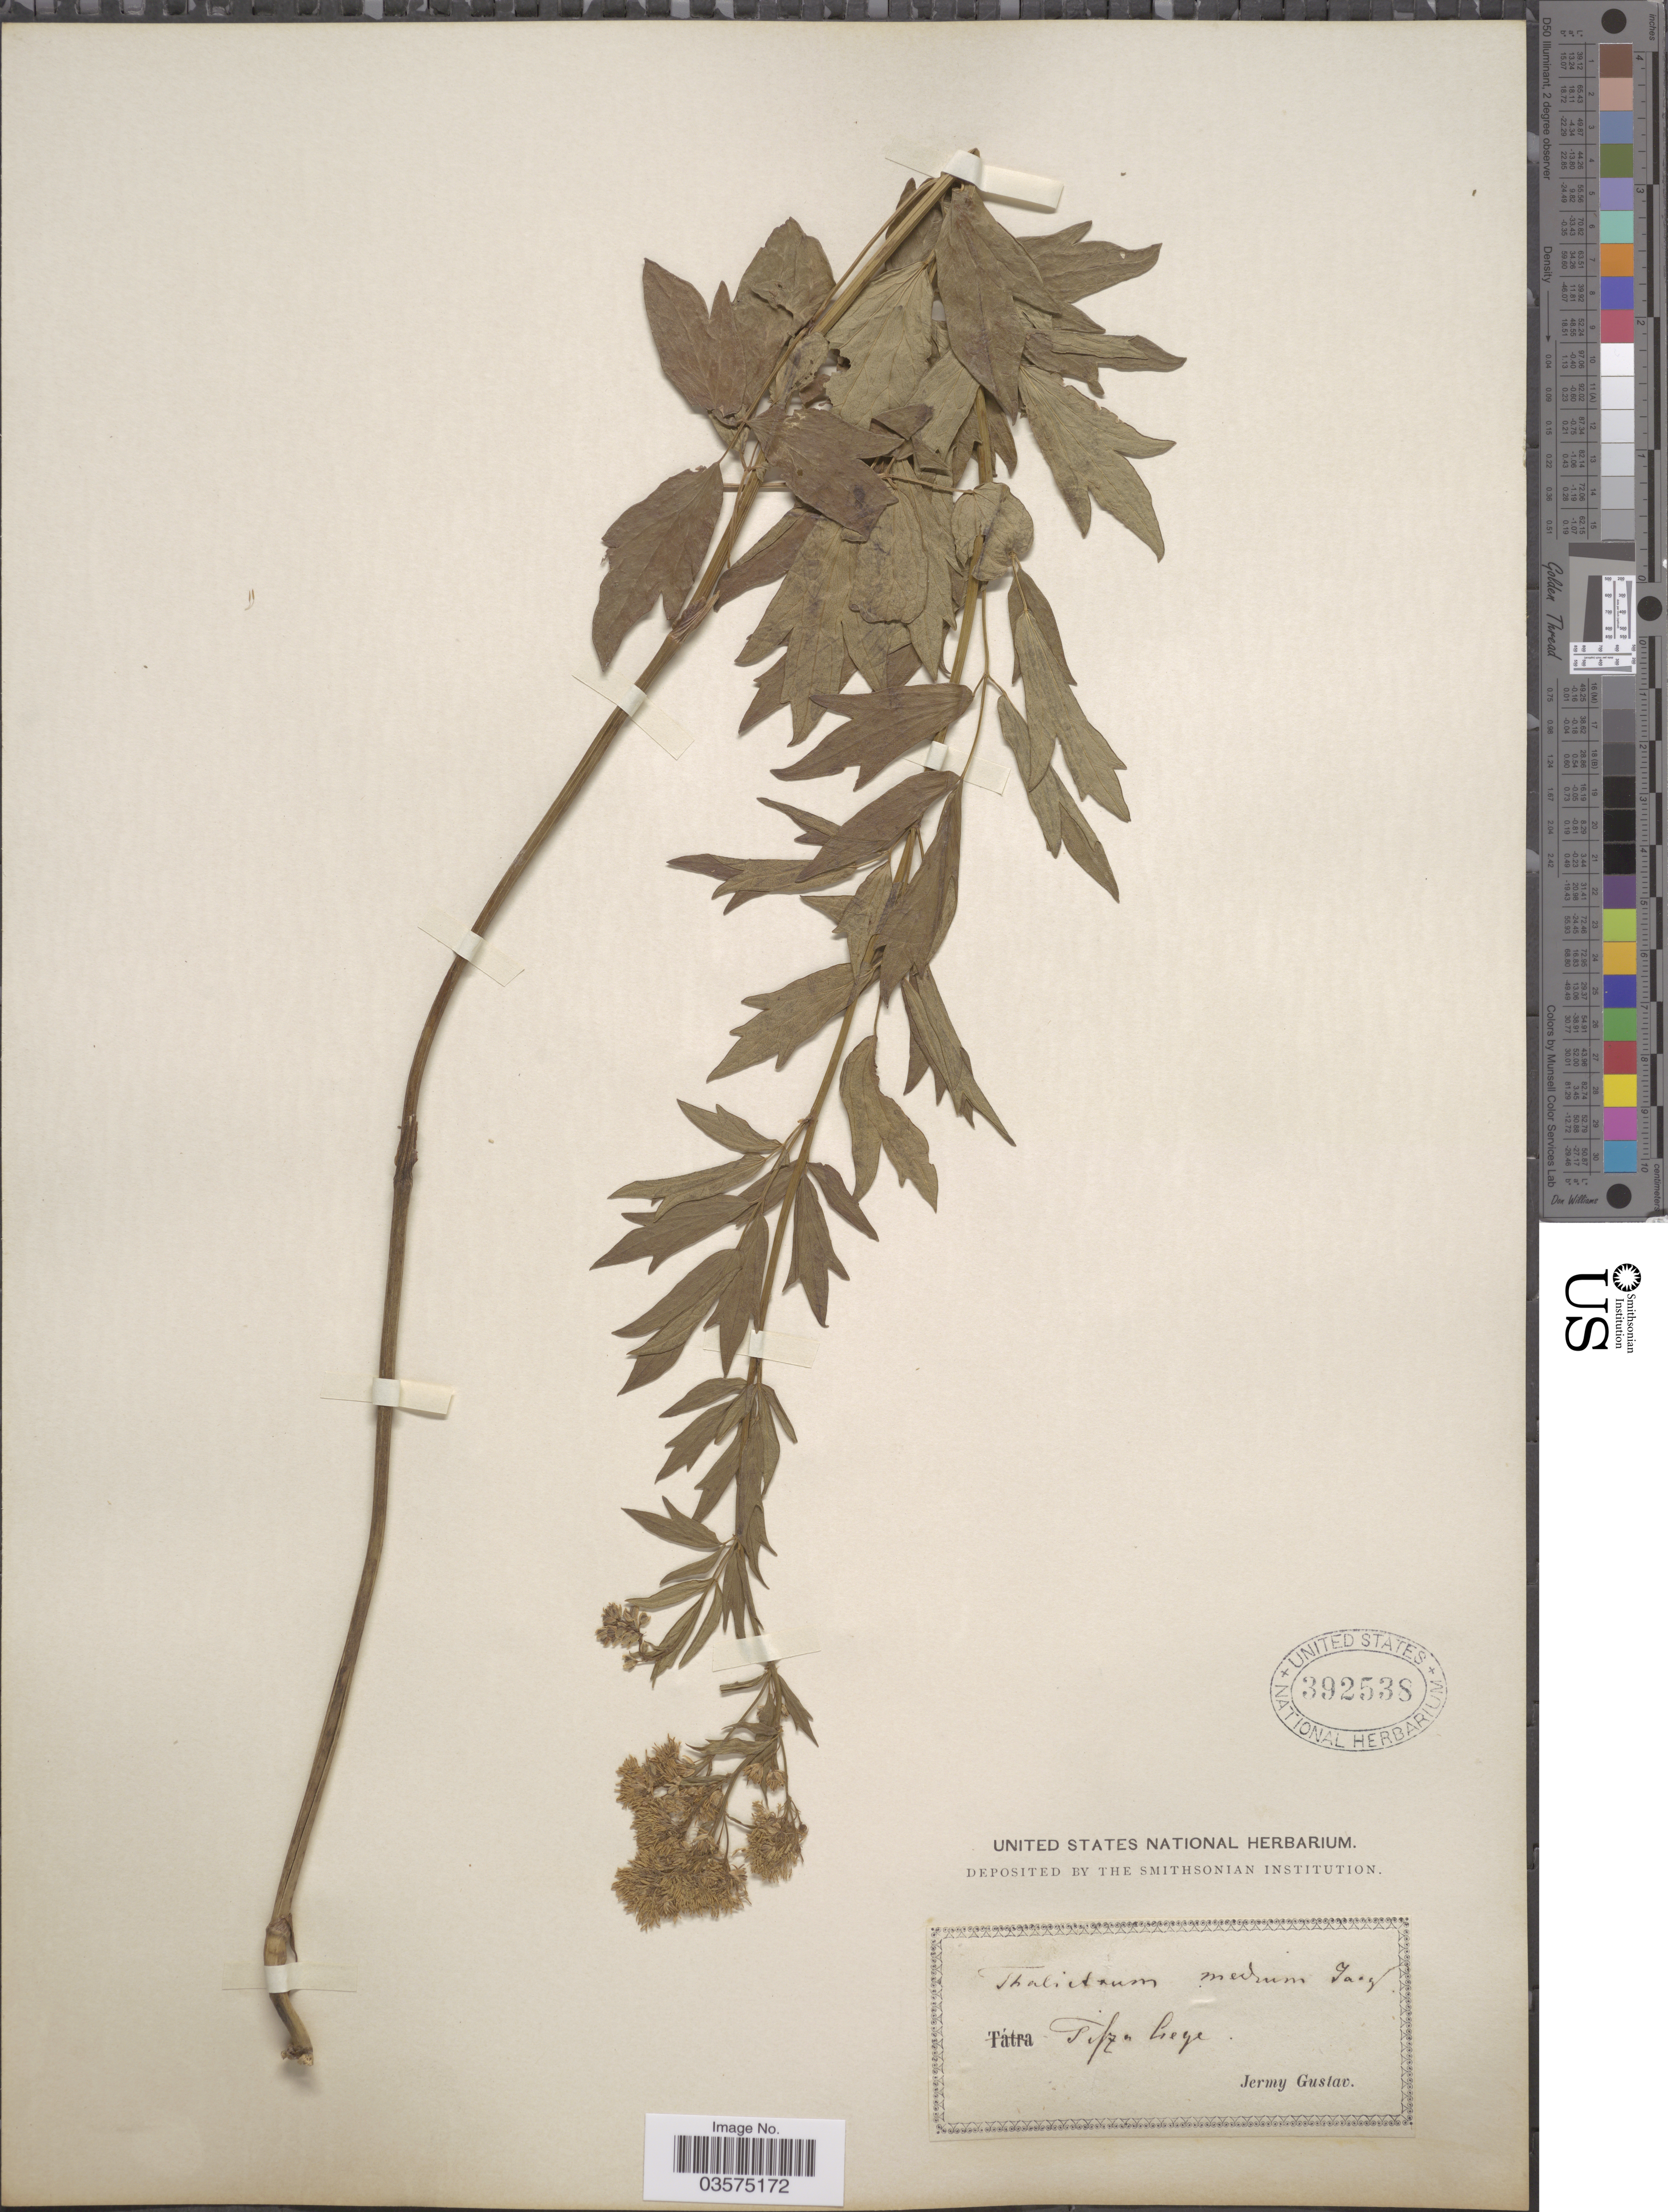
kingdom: Plantae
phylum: Tracheophyta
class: Magnoliopsida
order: Ranunculales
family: Ranunculaceae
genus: Thalictrum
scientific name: Thalictrum medium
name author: Jacq.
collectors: J. Gustav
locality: Tifza Liege. [interpreted]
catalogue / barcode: US 392538